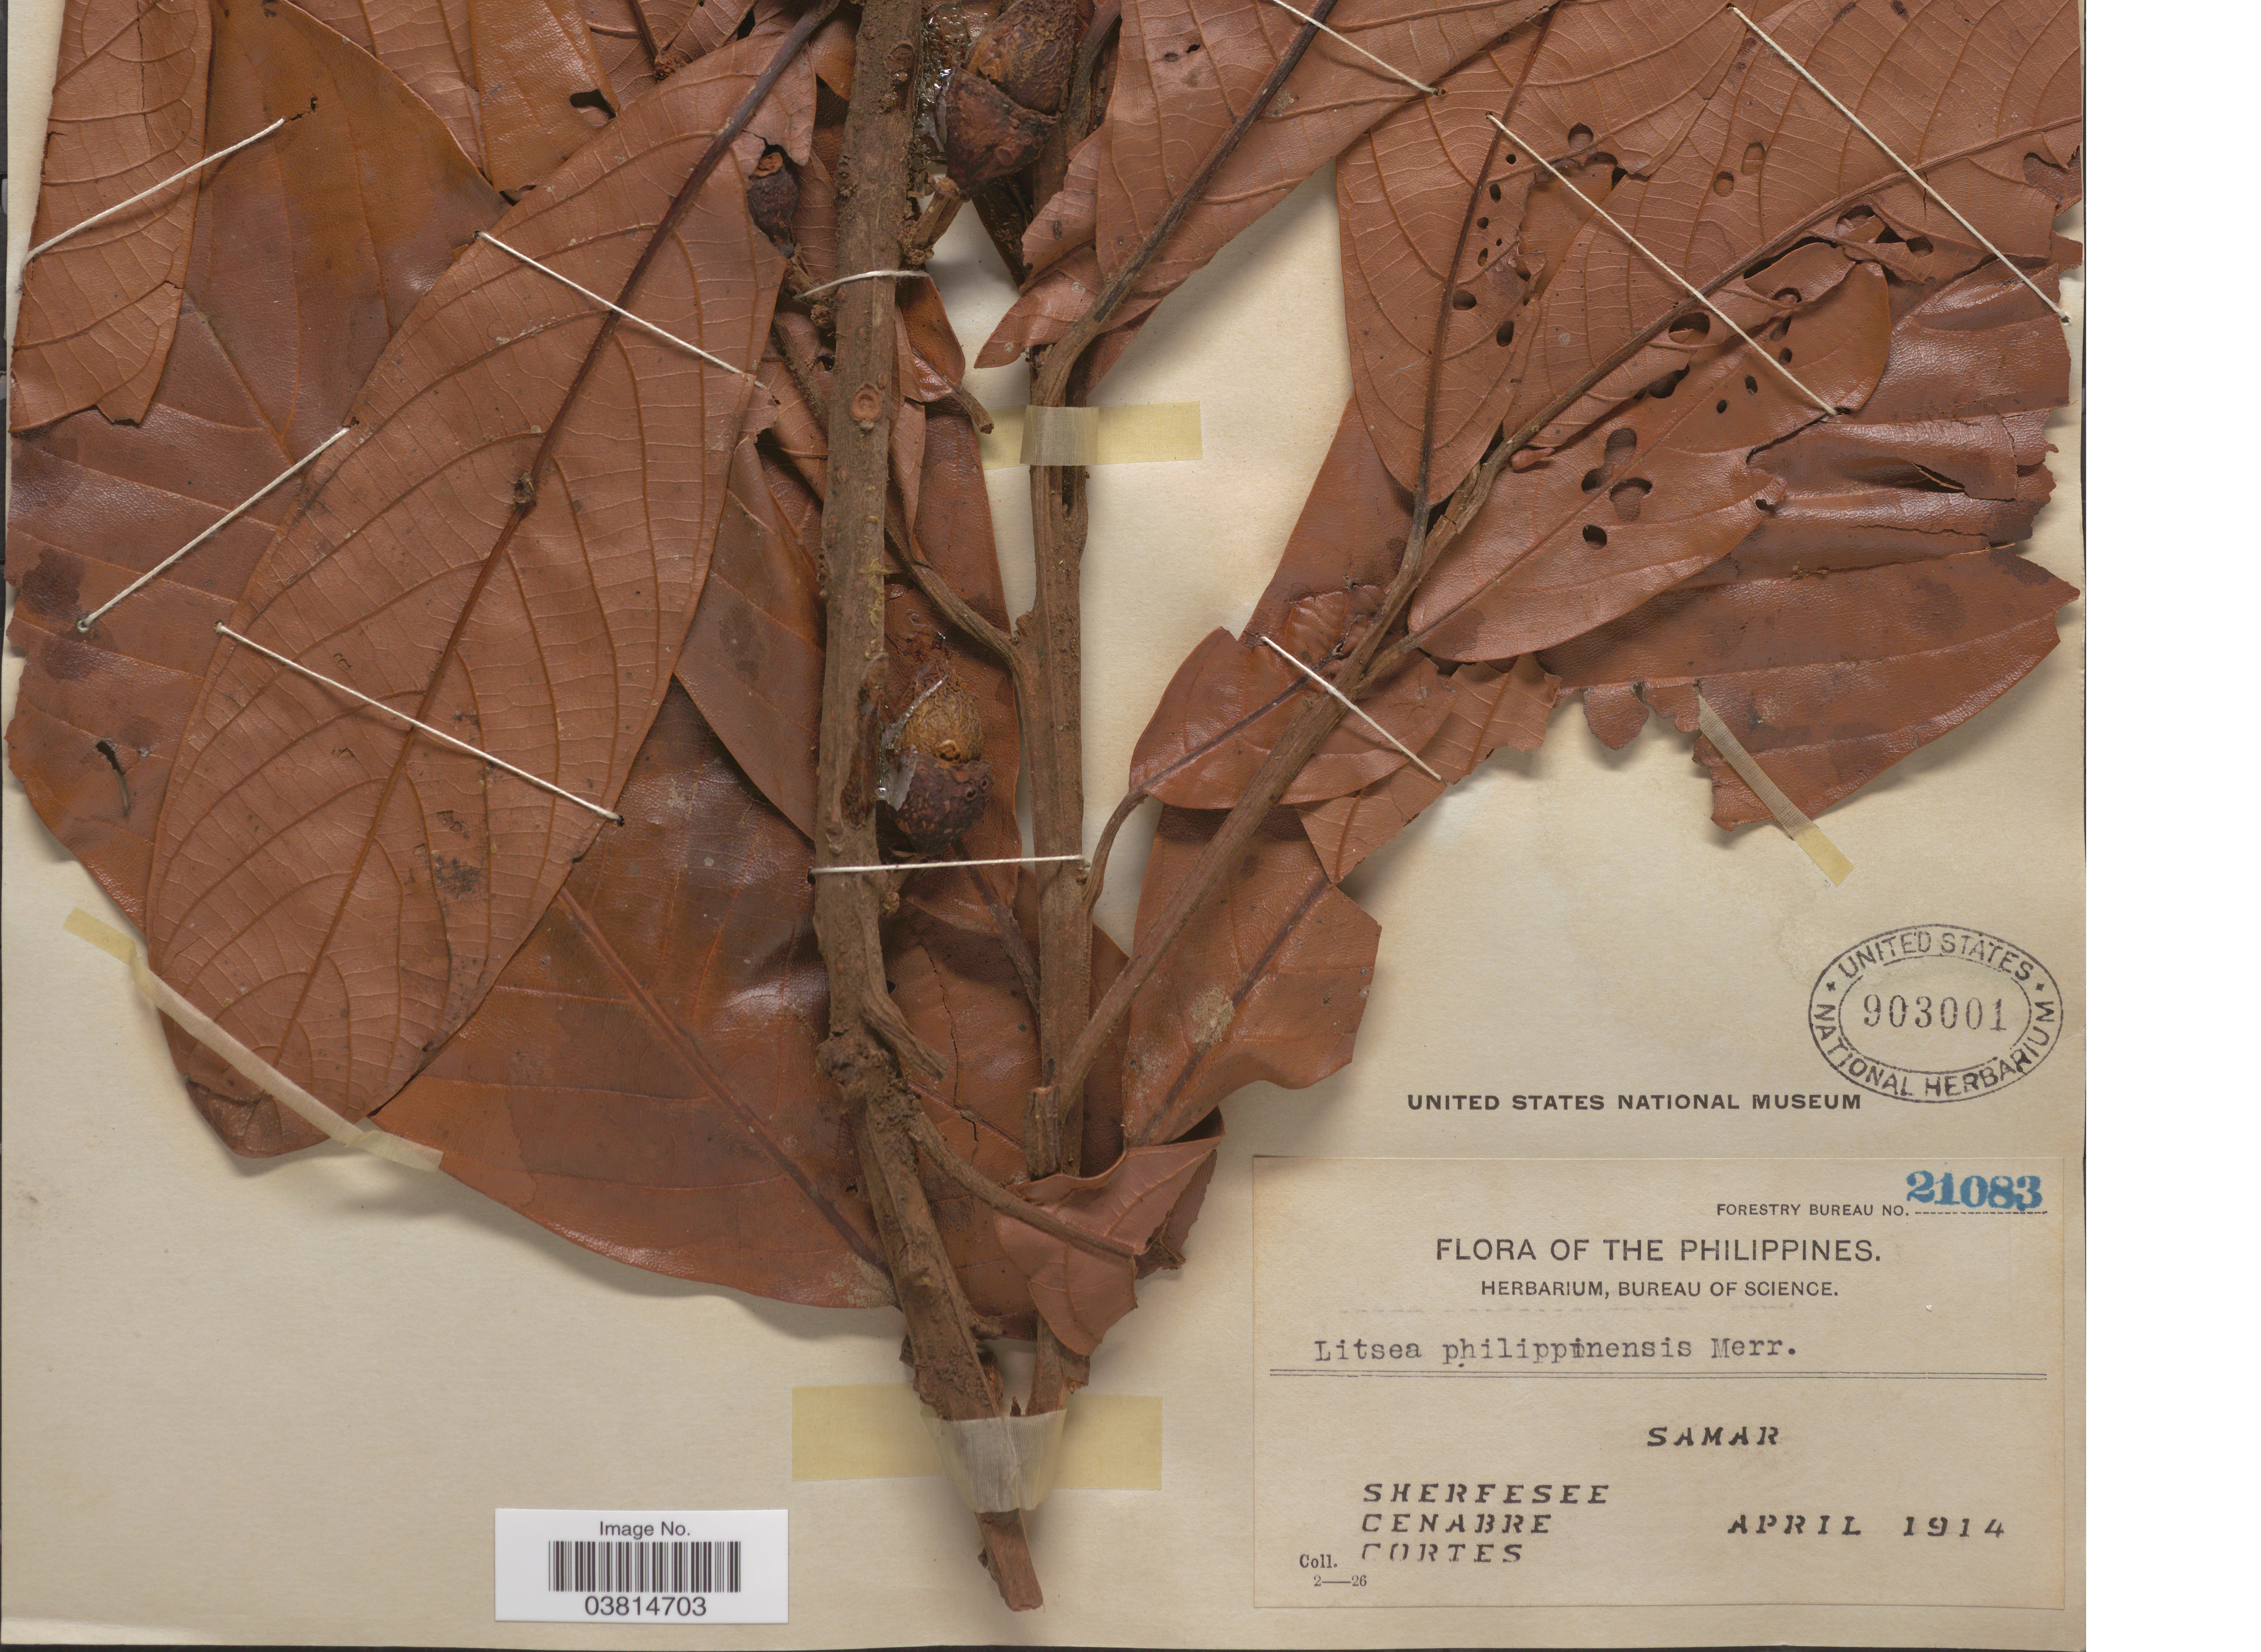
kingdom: Plantae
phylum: Tracheophyta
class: Magnoliopsida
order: Laurales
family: Lauraceae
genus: Litsea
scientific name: Litsea philippinensis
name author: Merr.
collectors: -. Sherfesee, -. Cenabre & Cortes, --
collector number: Forestry Bureau 21083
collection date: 1914-04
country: Philippines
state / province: Eastern Visayas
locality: Samar.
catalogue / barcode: US 903001